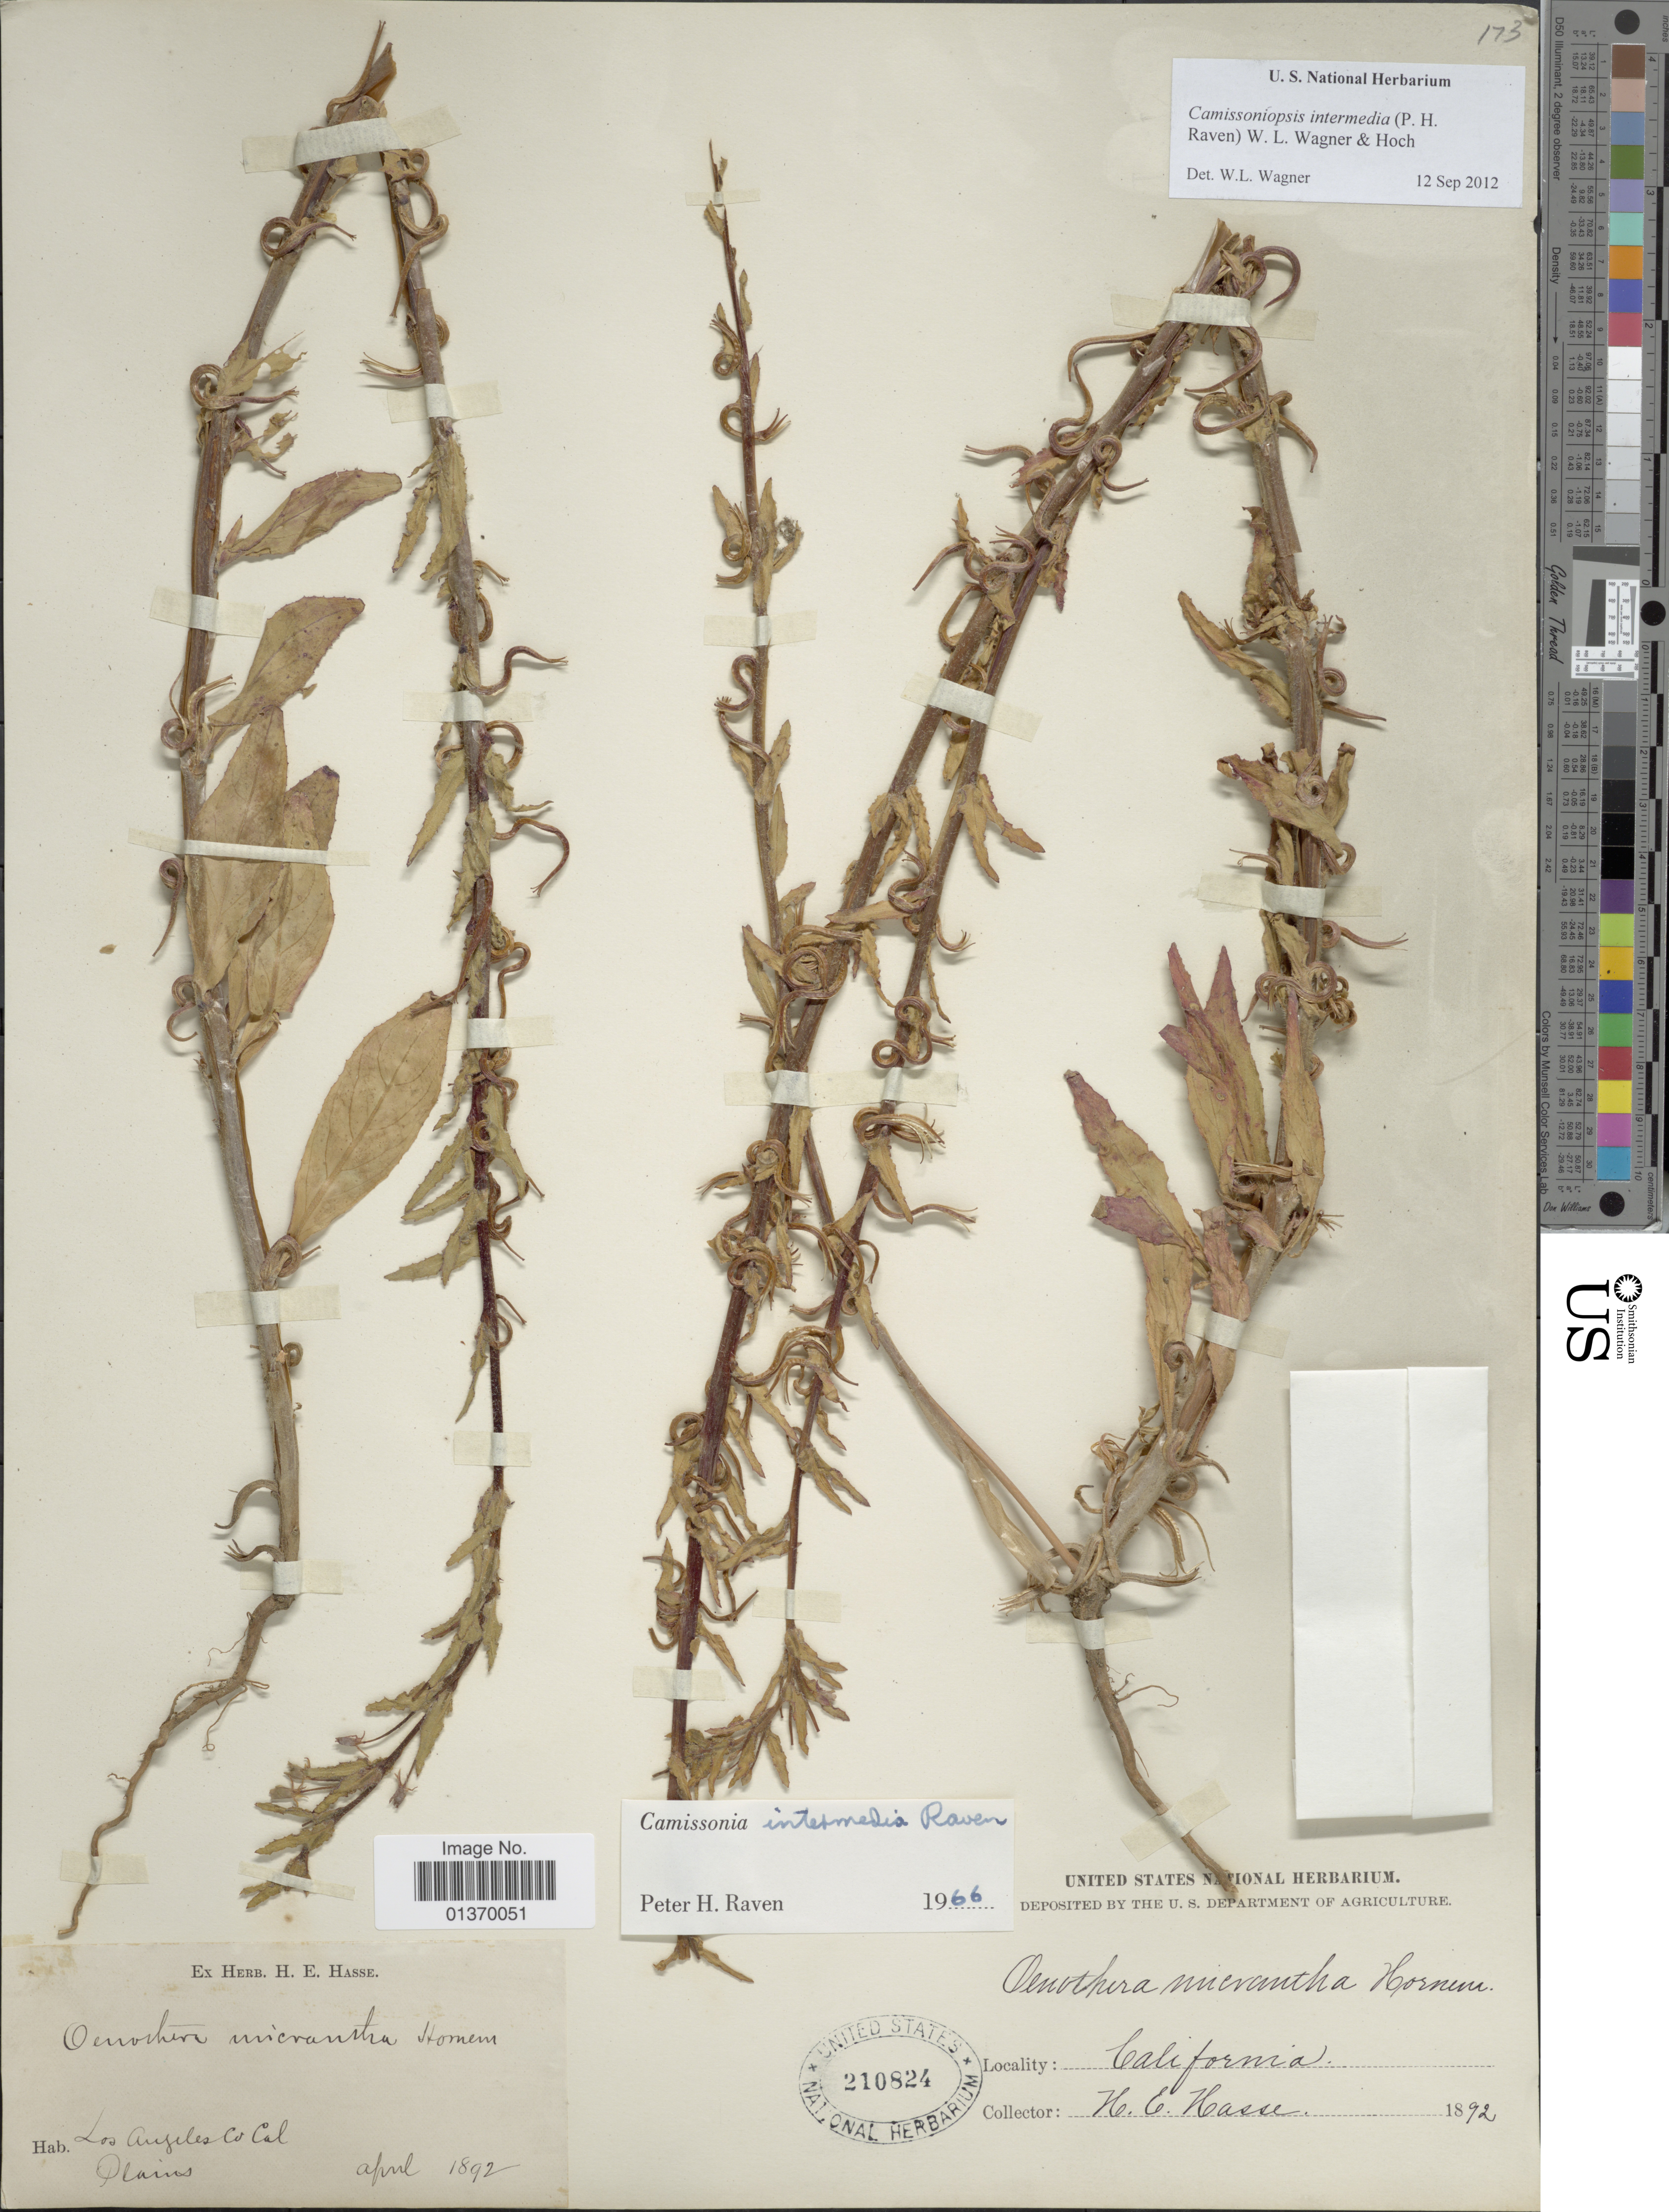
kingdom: Plantae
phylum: Tracheophyta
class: Magnoliopsida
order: Myrtales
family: Onagraceae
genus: Camissoniopsis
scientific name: Camissoniopsis intermedia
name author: (P.H. Raven) W.L. Wagner & Hoch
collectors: H. E. Hasse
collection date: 1892-04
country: United States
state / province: California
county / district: Los Angeles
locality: Los Angeles Co, Plains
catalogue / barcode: US 210824